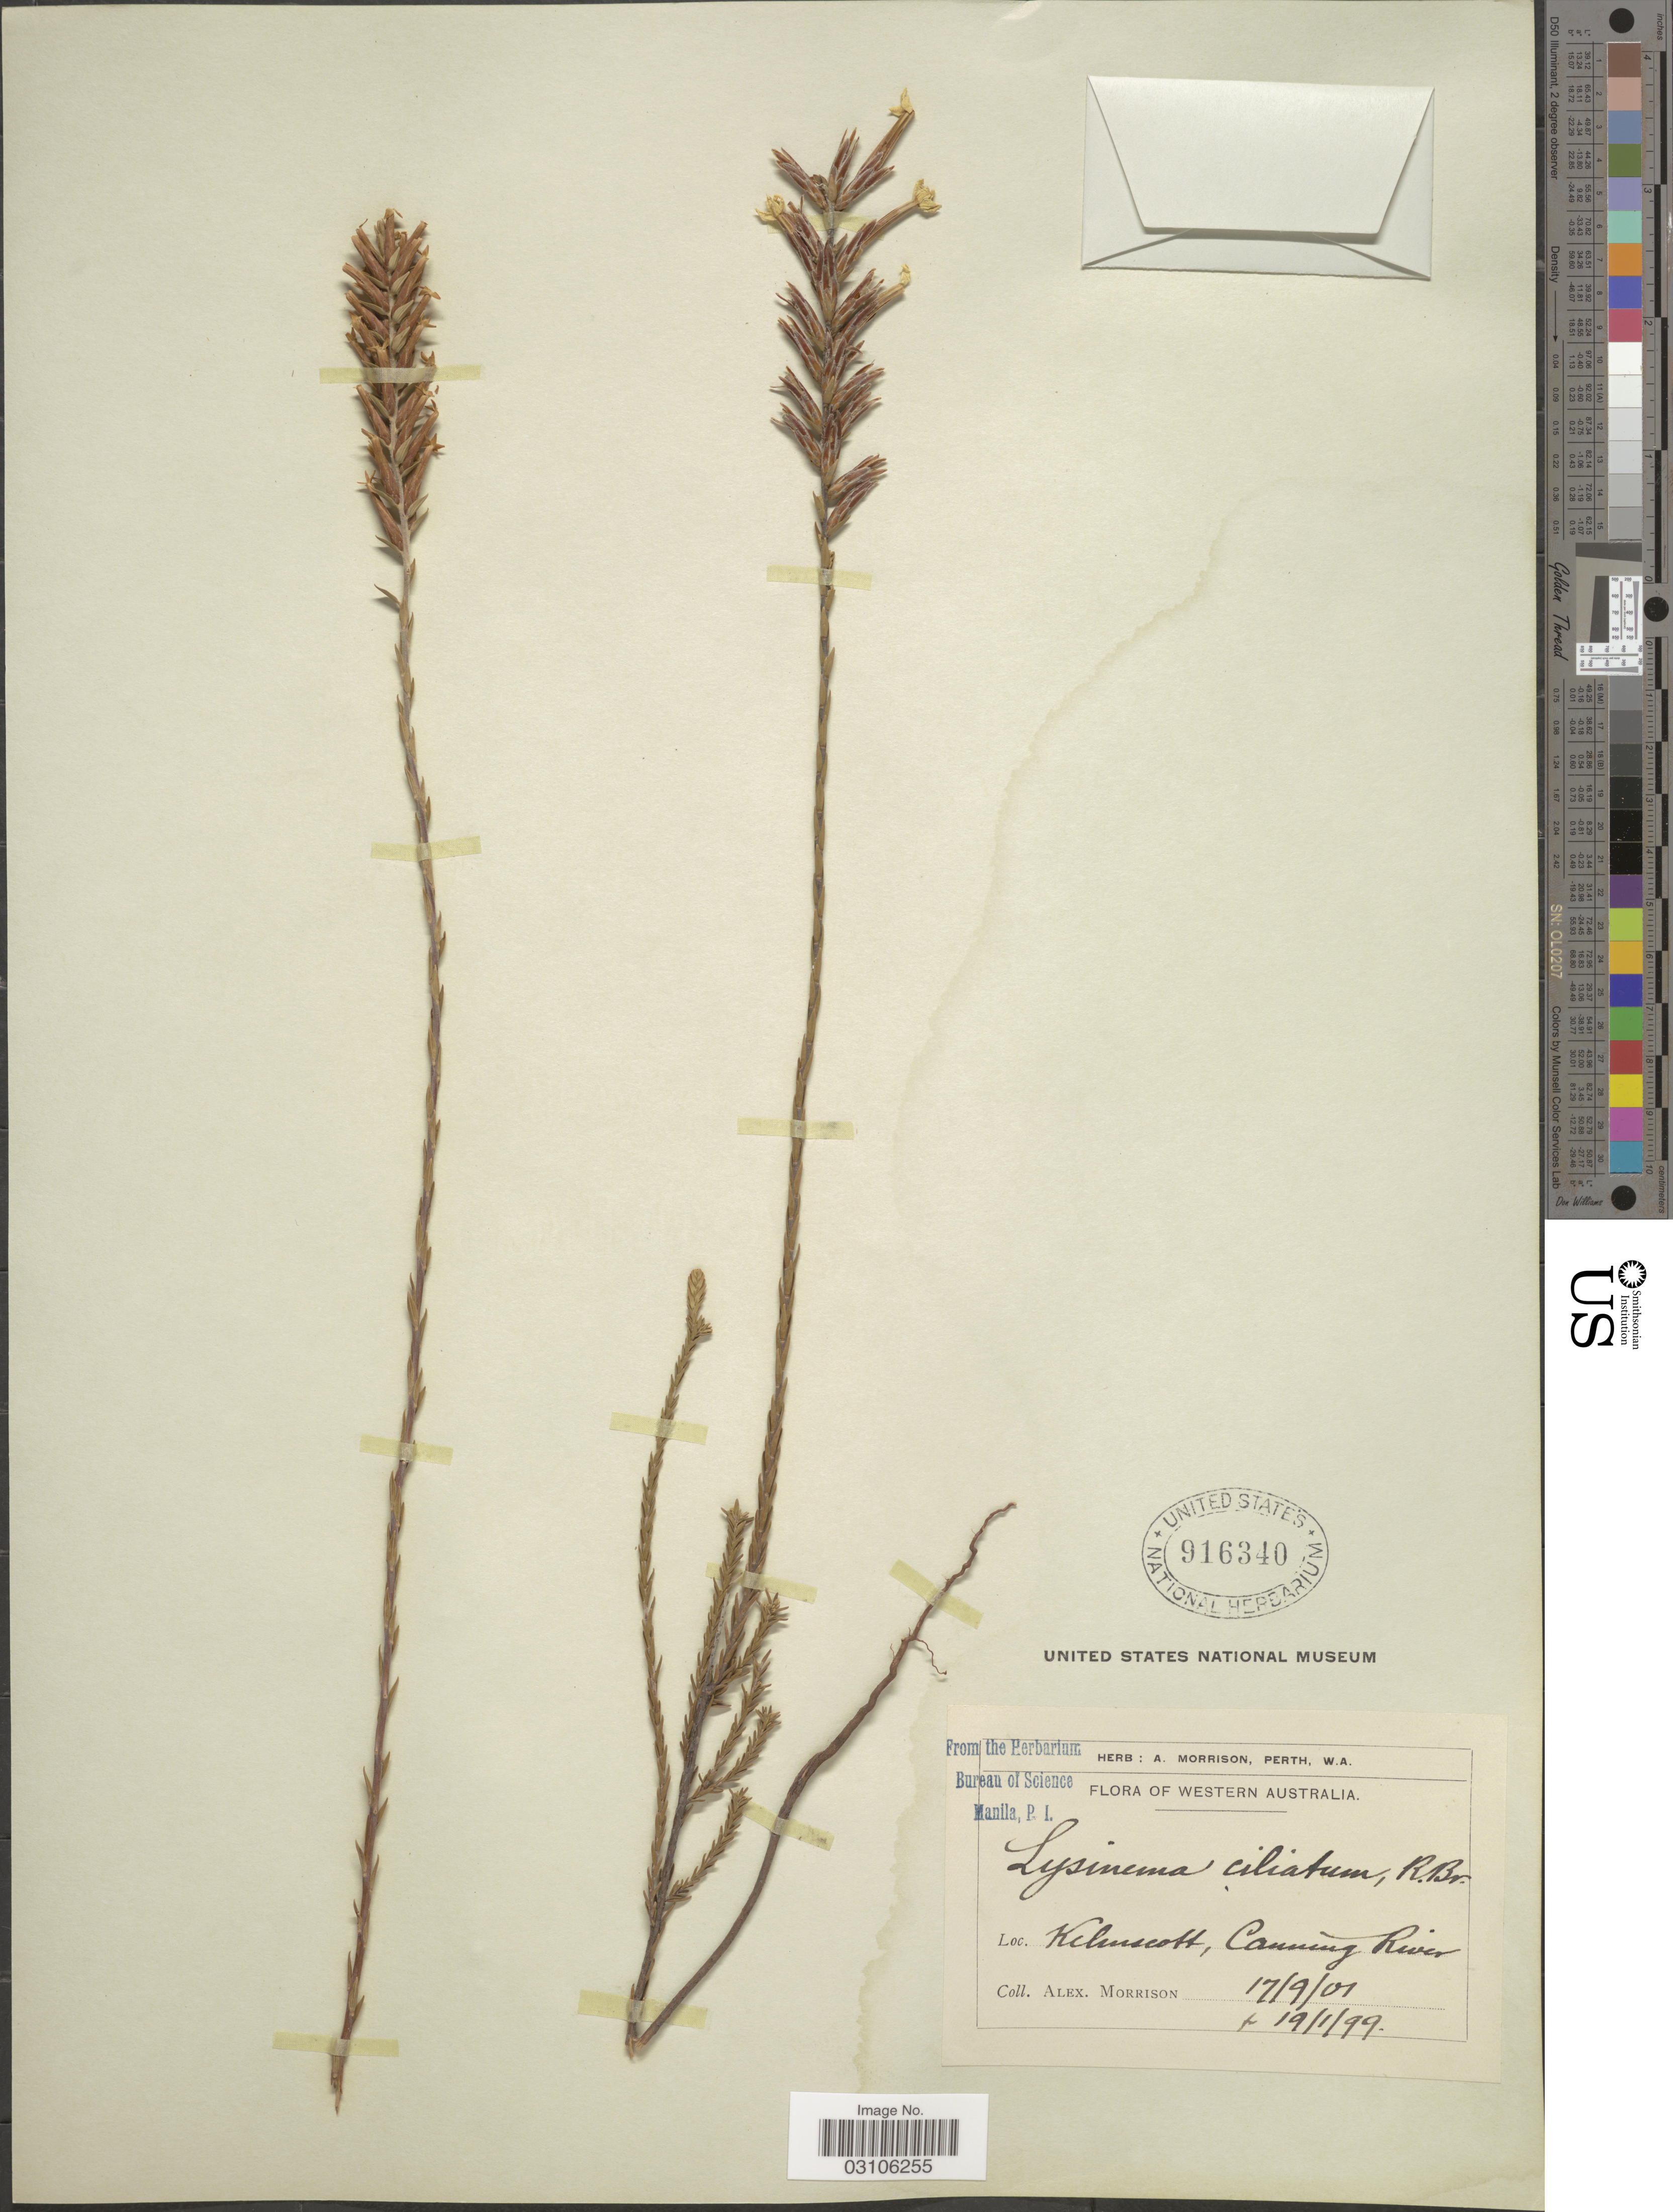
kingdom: Plantae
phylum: Tracheophyta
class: Magnoliopsida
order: Ericales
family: Ericaceae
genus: Lysinema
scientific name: Lysinema ciliatum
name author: R. Br.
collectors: A. Morrison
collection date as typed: Transcribed d/m/y: 17/9/1 to 19/1/99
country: Australia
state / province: Western Australia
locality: Kelmscott, Canning River.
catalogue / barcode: US 916340